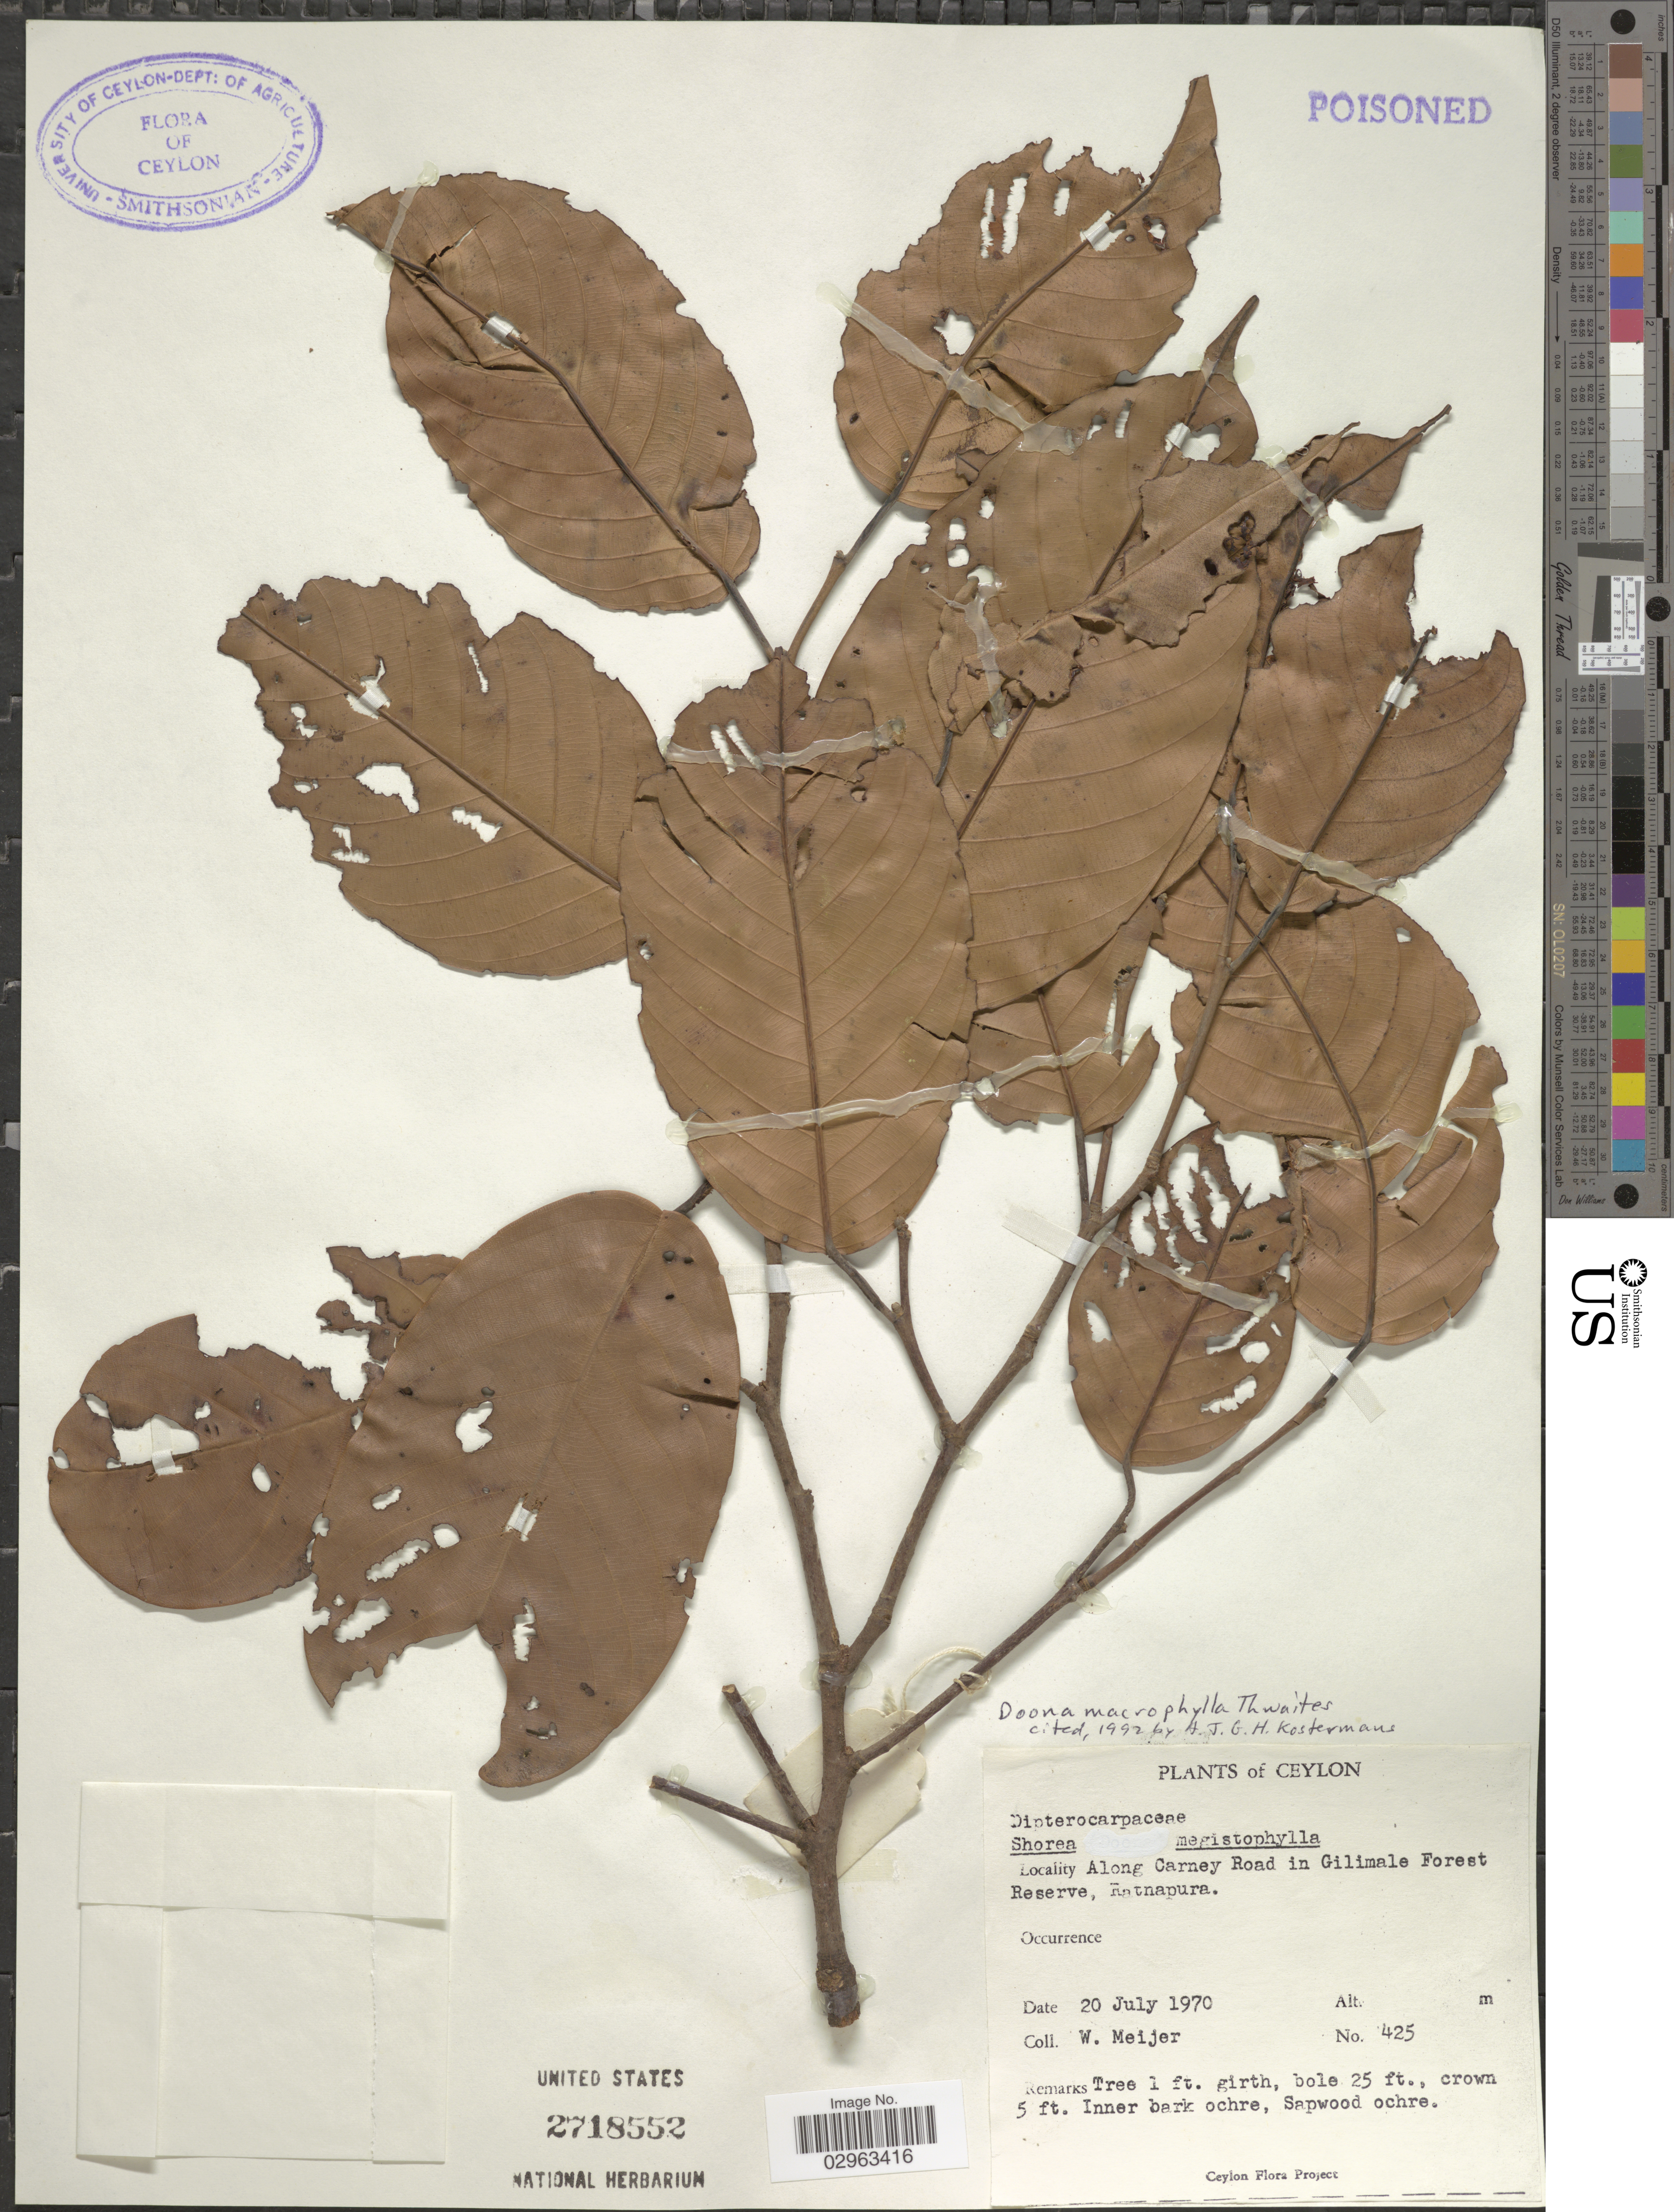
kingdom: Plantae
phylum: Tracheophyta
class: Magnoliopsida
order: Malvales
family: Dipterocarpaceae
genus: Doona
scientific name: Doona macrophylla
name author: Thwaites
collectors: W. Meijer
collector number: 425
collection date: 1970-07-20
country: Sri Lanka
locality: Ceylon. Along Carney Road in Gilimale Forest Reserve, Ratnapura.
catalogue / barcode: US 2718552